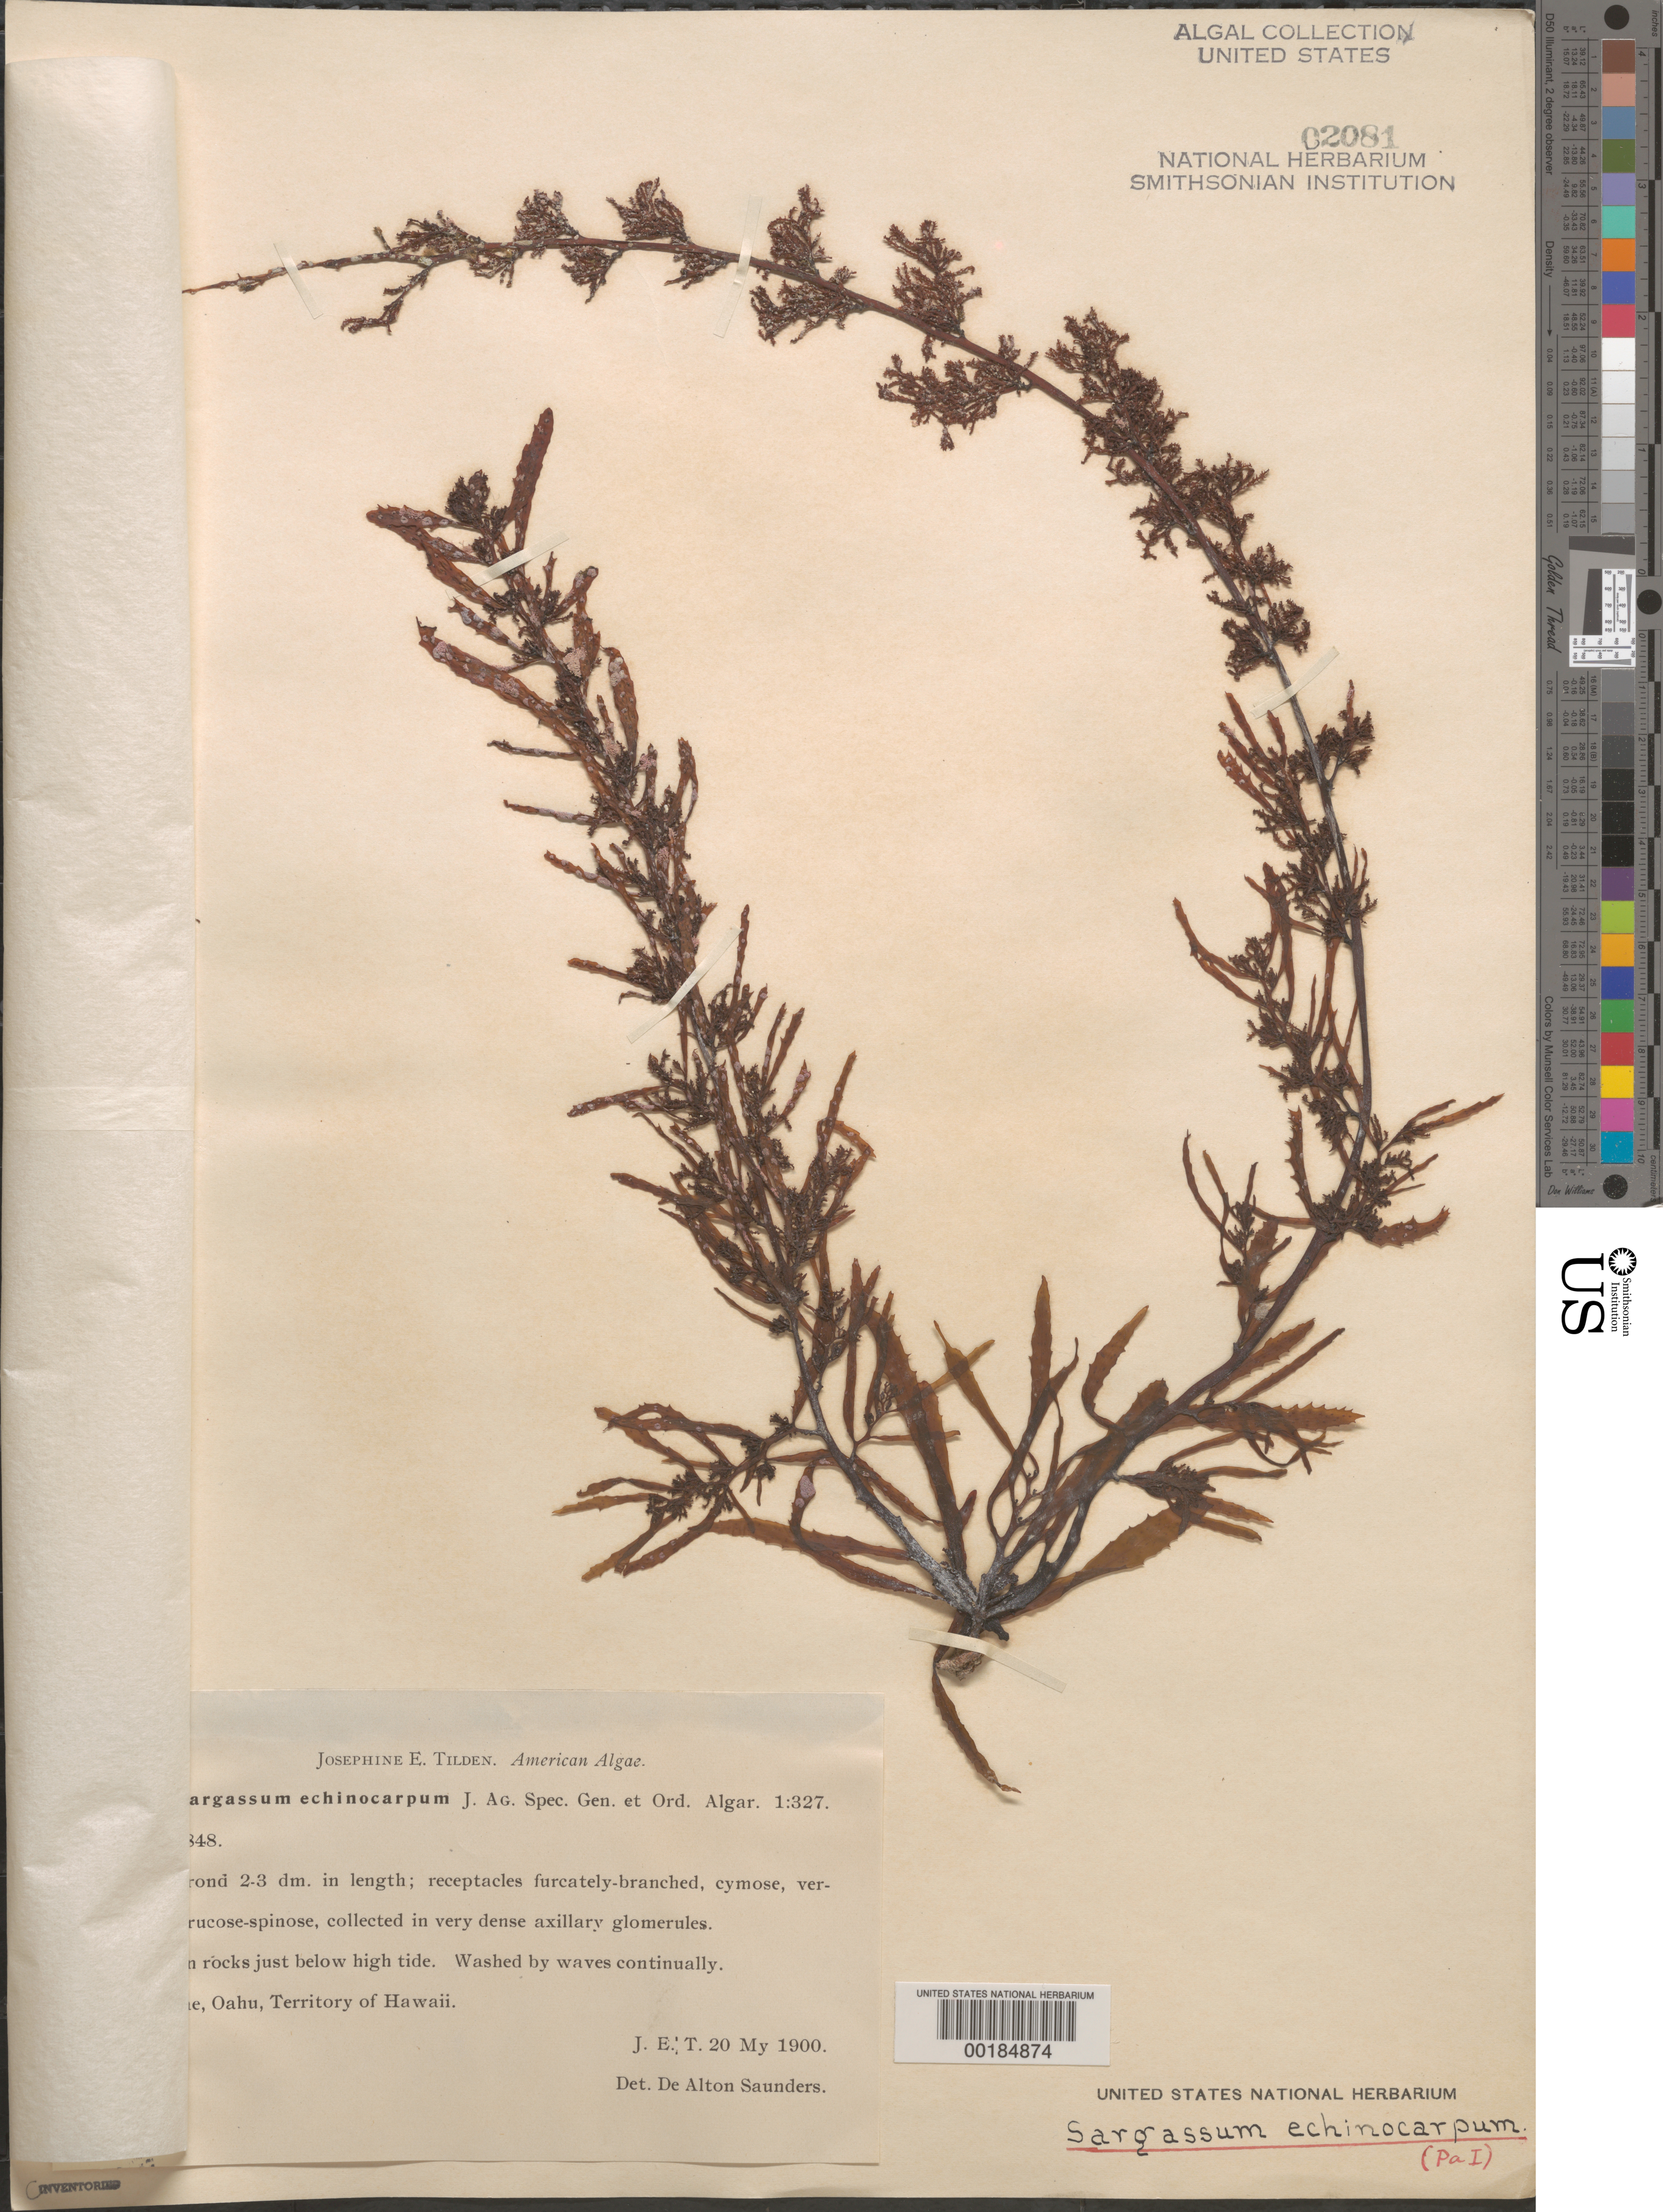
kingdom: Chromista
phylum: Ochrophyta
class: Phaeophyceae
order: Fucales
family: Sargassaceae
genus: Sargassum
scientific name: Sargassum aquifolium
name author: (Turner) C. Agardh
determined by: Algae name updating Project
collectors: J. E. Tilden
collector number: JET 430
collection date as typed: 20 May 1900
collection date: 1900-05-20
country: United States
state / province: Hawaii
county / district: Honolulu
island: Oahu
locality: Waianae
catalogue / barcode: US 2081